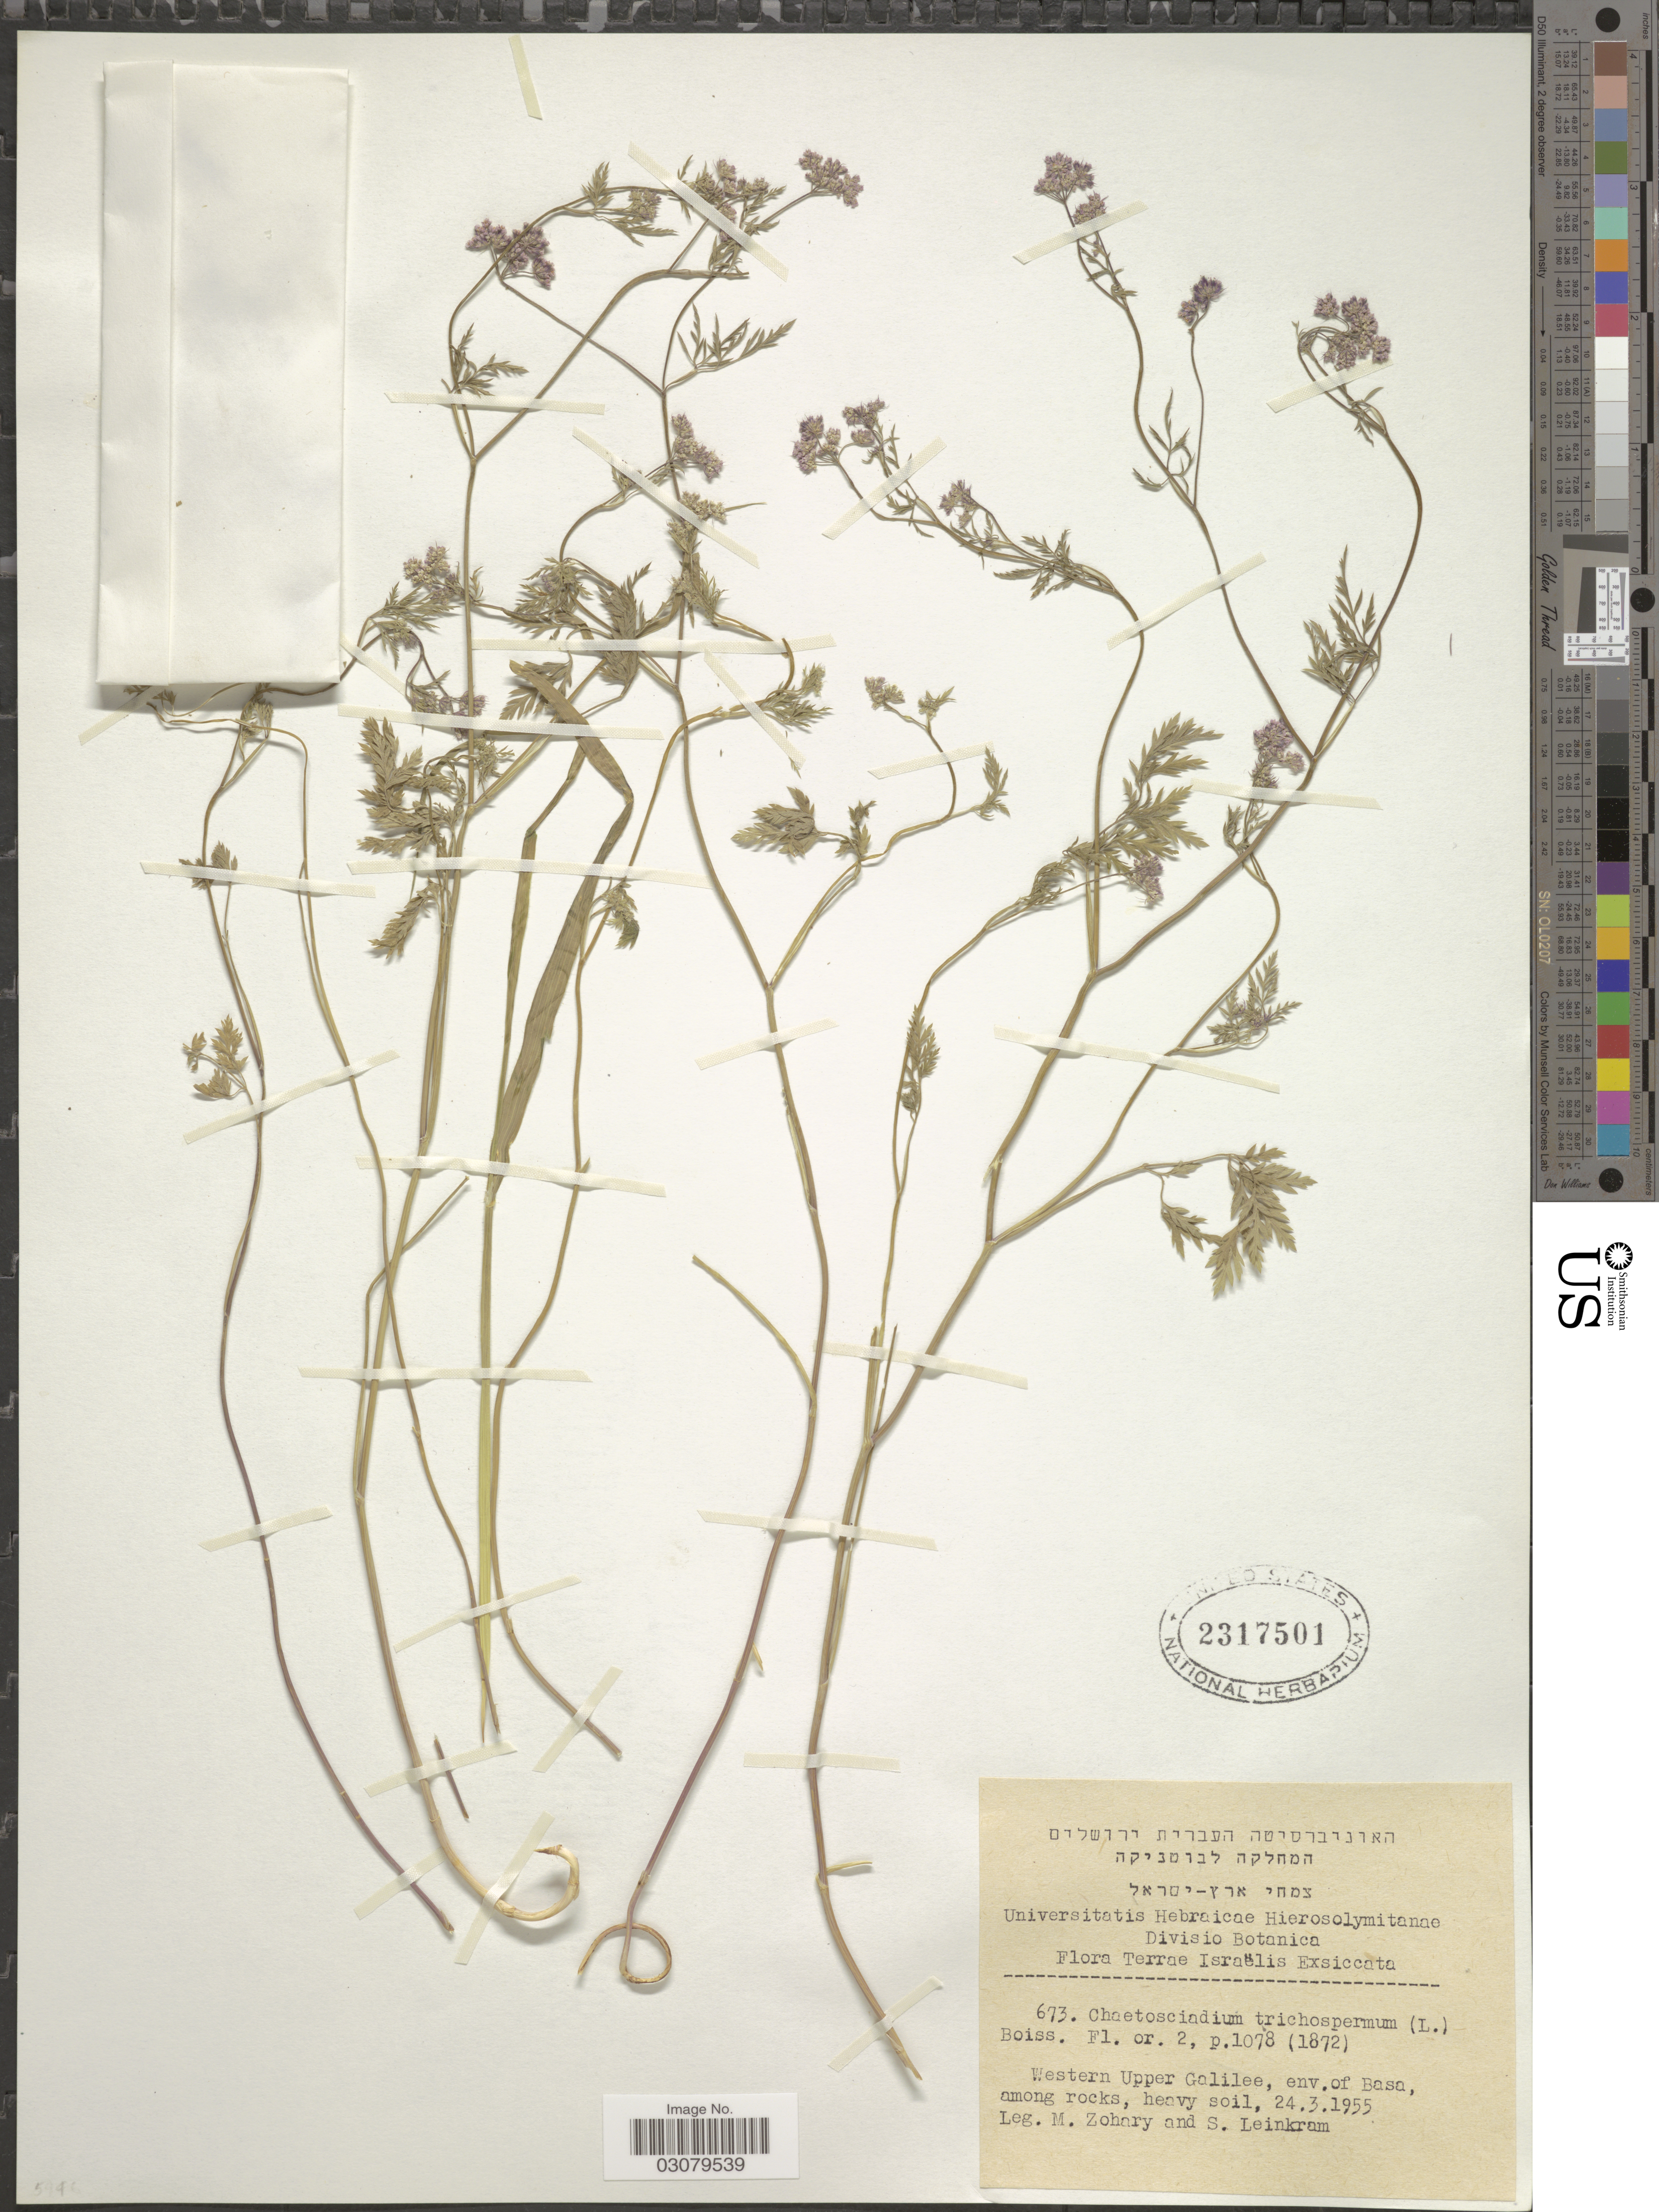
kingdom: Plantae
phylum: Tracheophyta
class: Magnoliopsida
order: Apiales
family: Apiaceae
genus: Chaetosciadium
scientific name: Chaetosciadium trichospermum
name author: (L.) Boiss.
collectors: M. Zohary & Leinkram, S.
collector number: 673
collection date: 1955-03-24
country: Israel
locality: Terrae Israëlis. Western Upper Galilee, env. of Basa.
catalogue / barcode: US 2317501